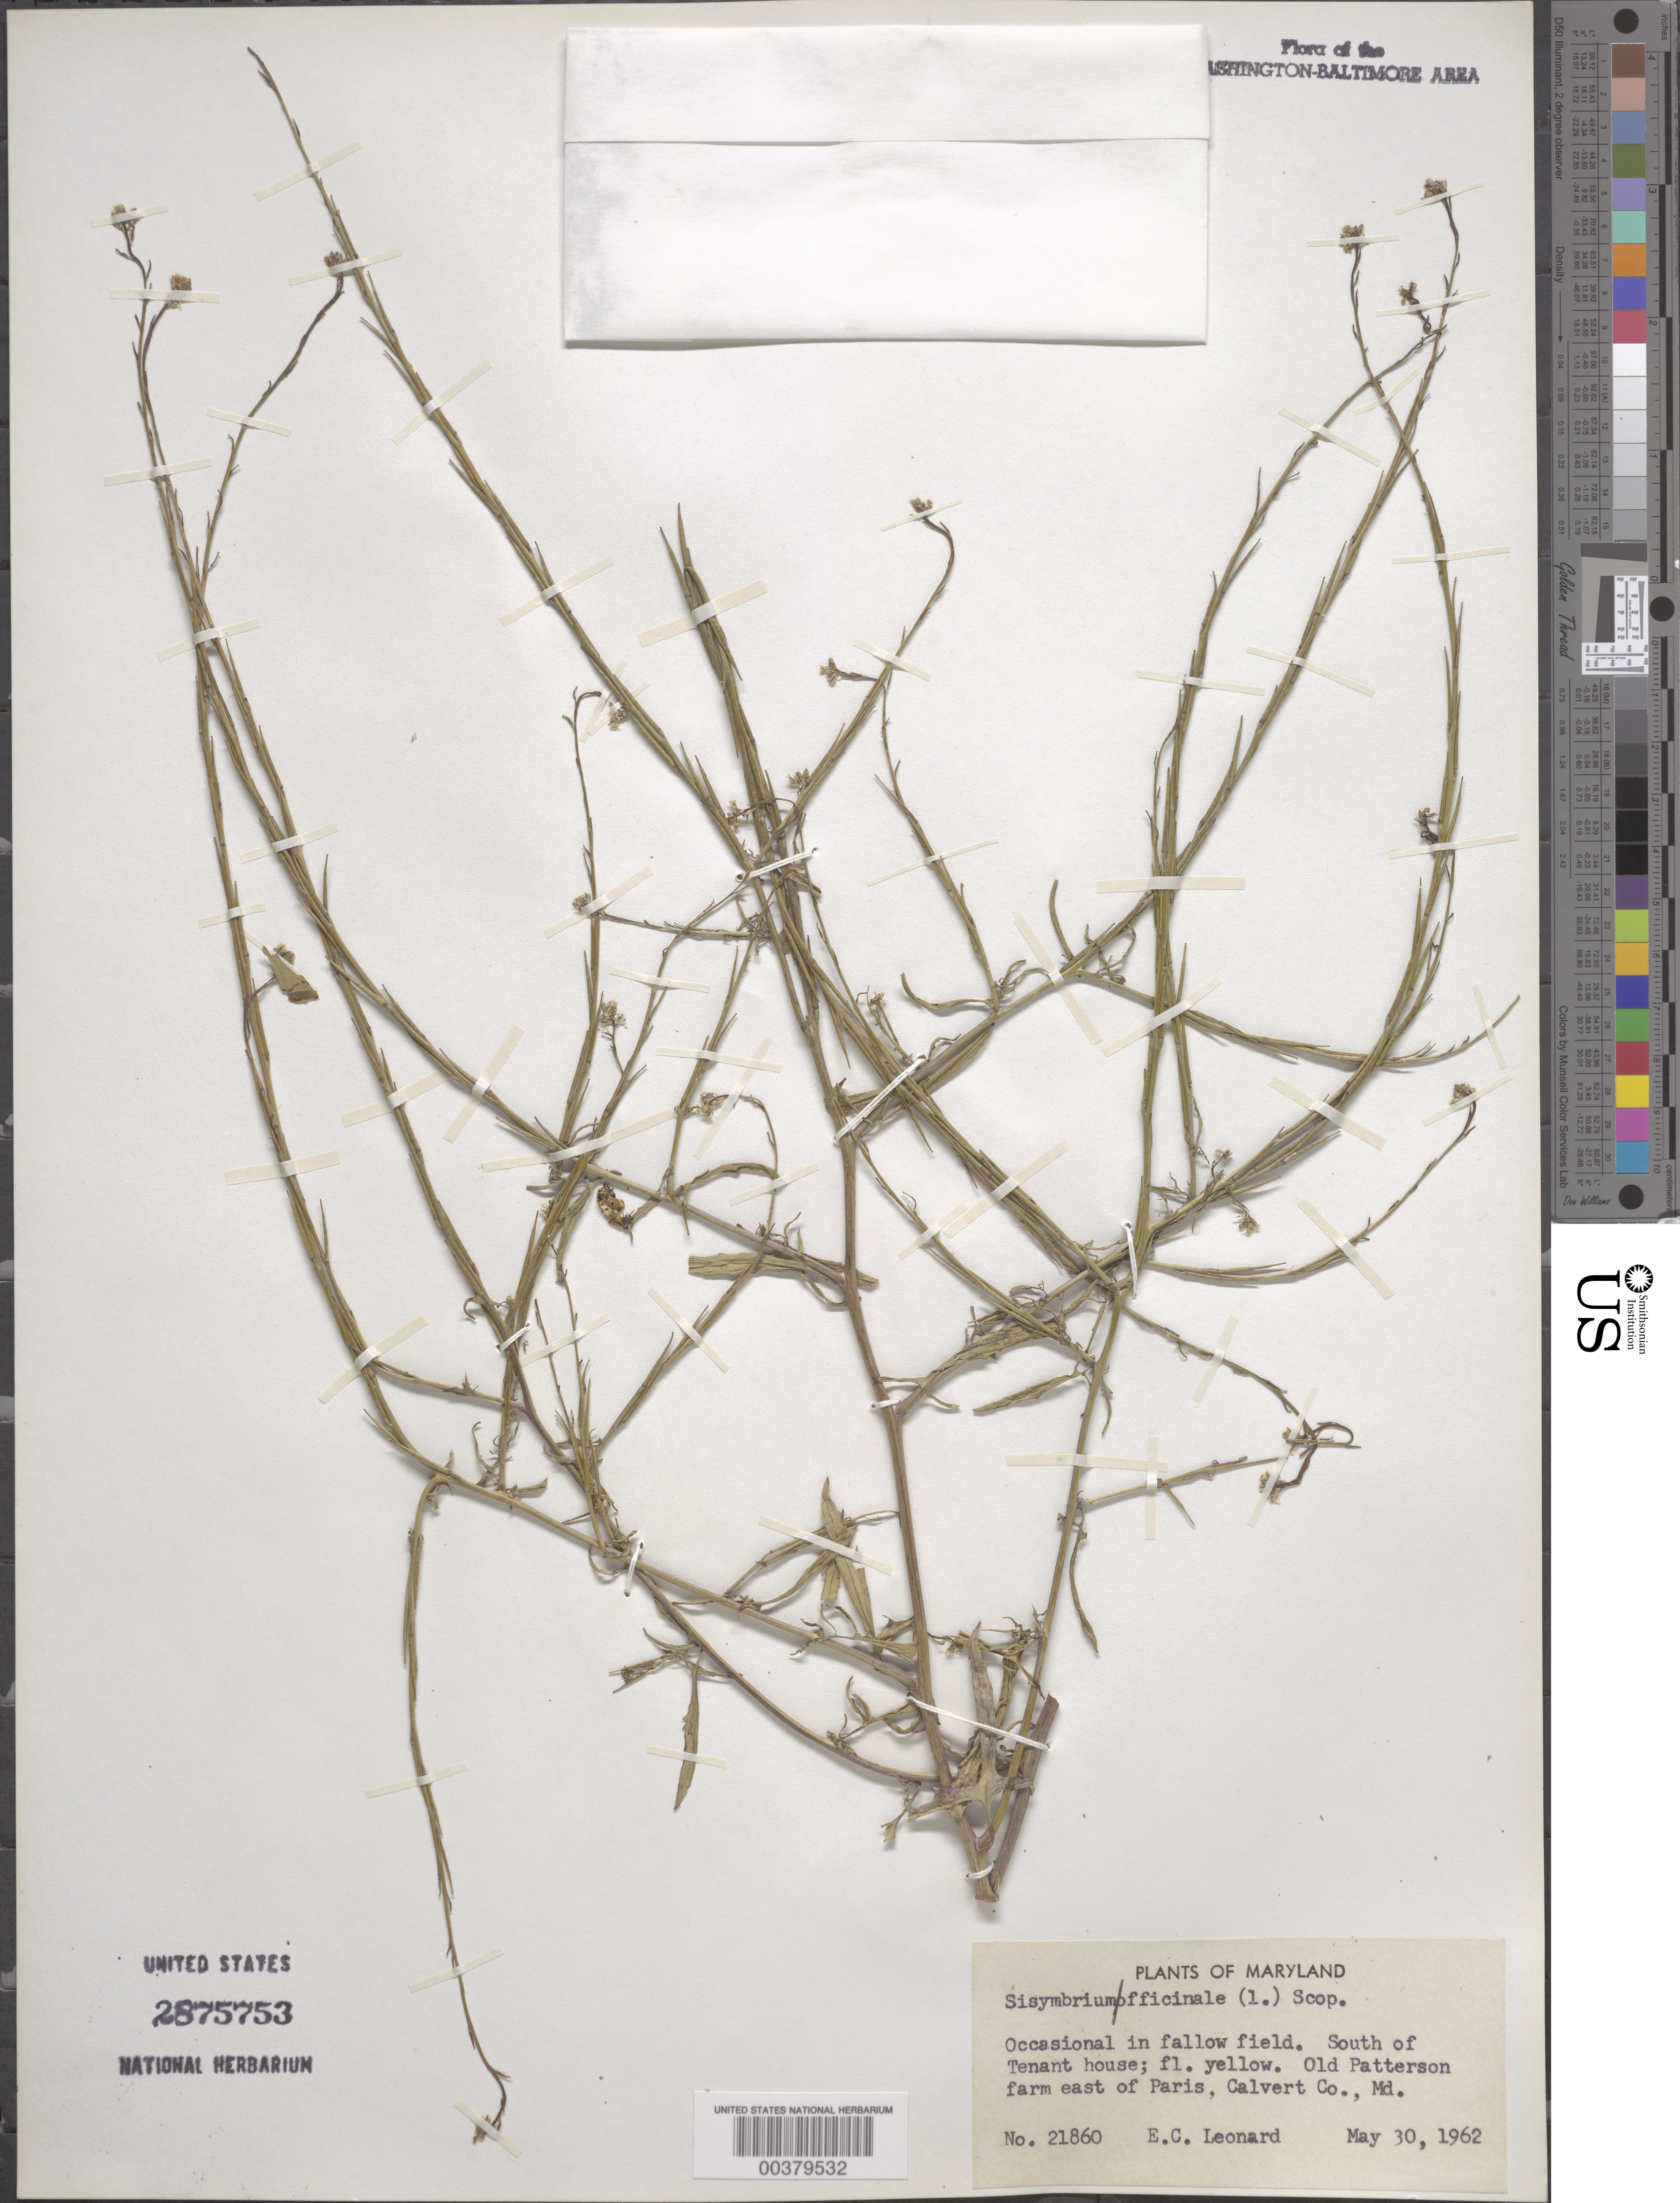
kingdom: Plantae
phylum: Tracheophyta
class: Magnoliopsida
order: Brassicales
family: Brassicaceae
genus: Sisymbrium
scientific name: Sisymbrium officinale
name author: (L.) Scop.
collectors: E. C. Leonard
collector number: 21860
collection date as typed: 30 May 1962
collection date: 1962-05-30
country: United States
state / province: Maryland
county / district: Calvert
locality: Est of Paris, Old Patterson Farm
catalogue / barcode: US 2875753